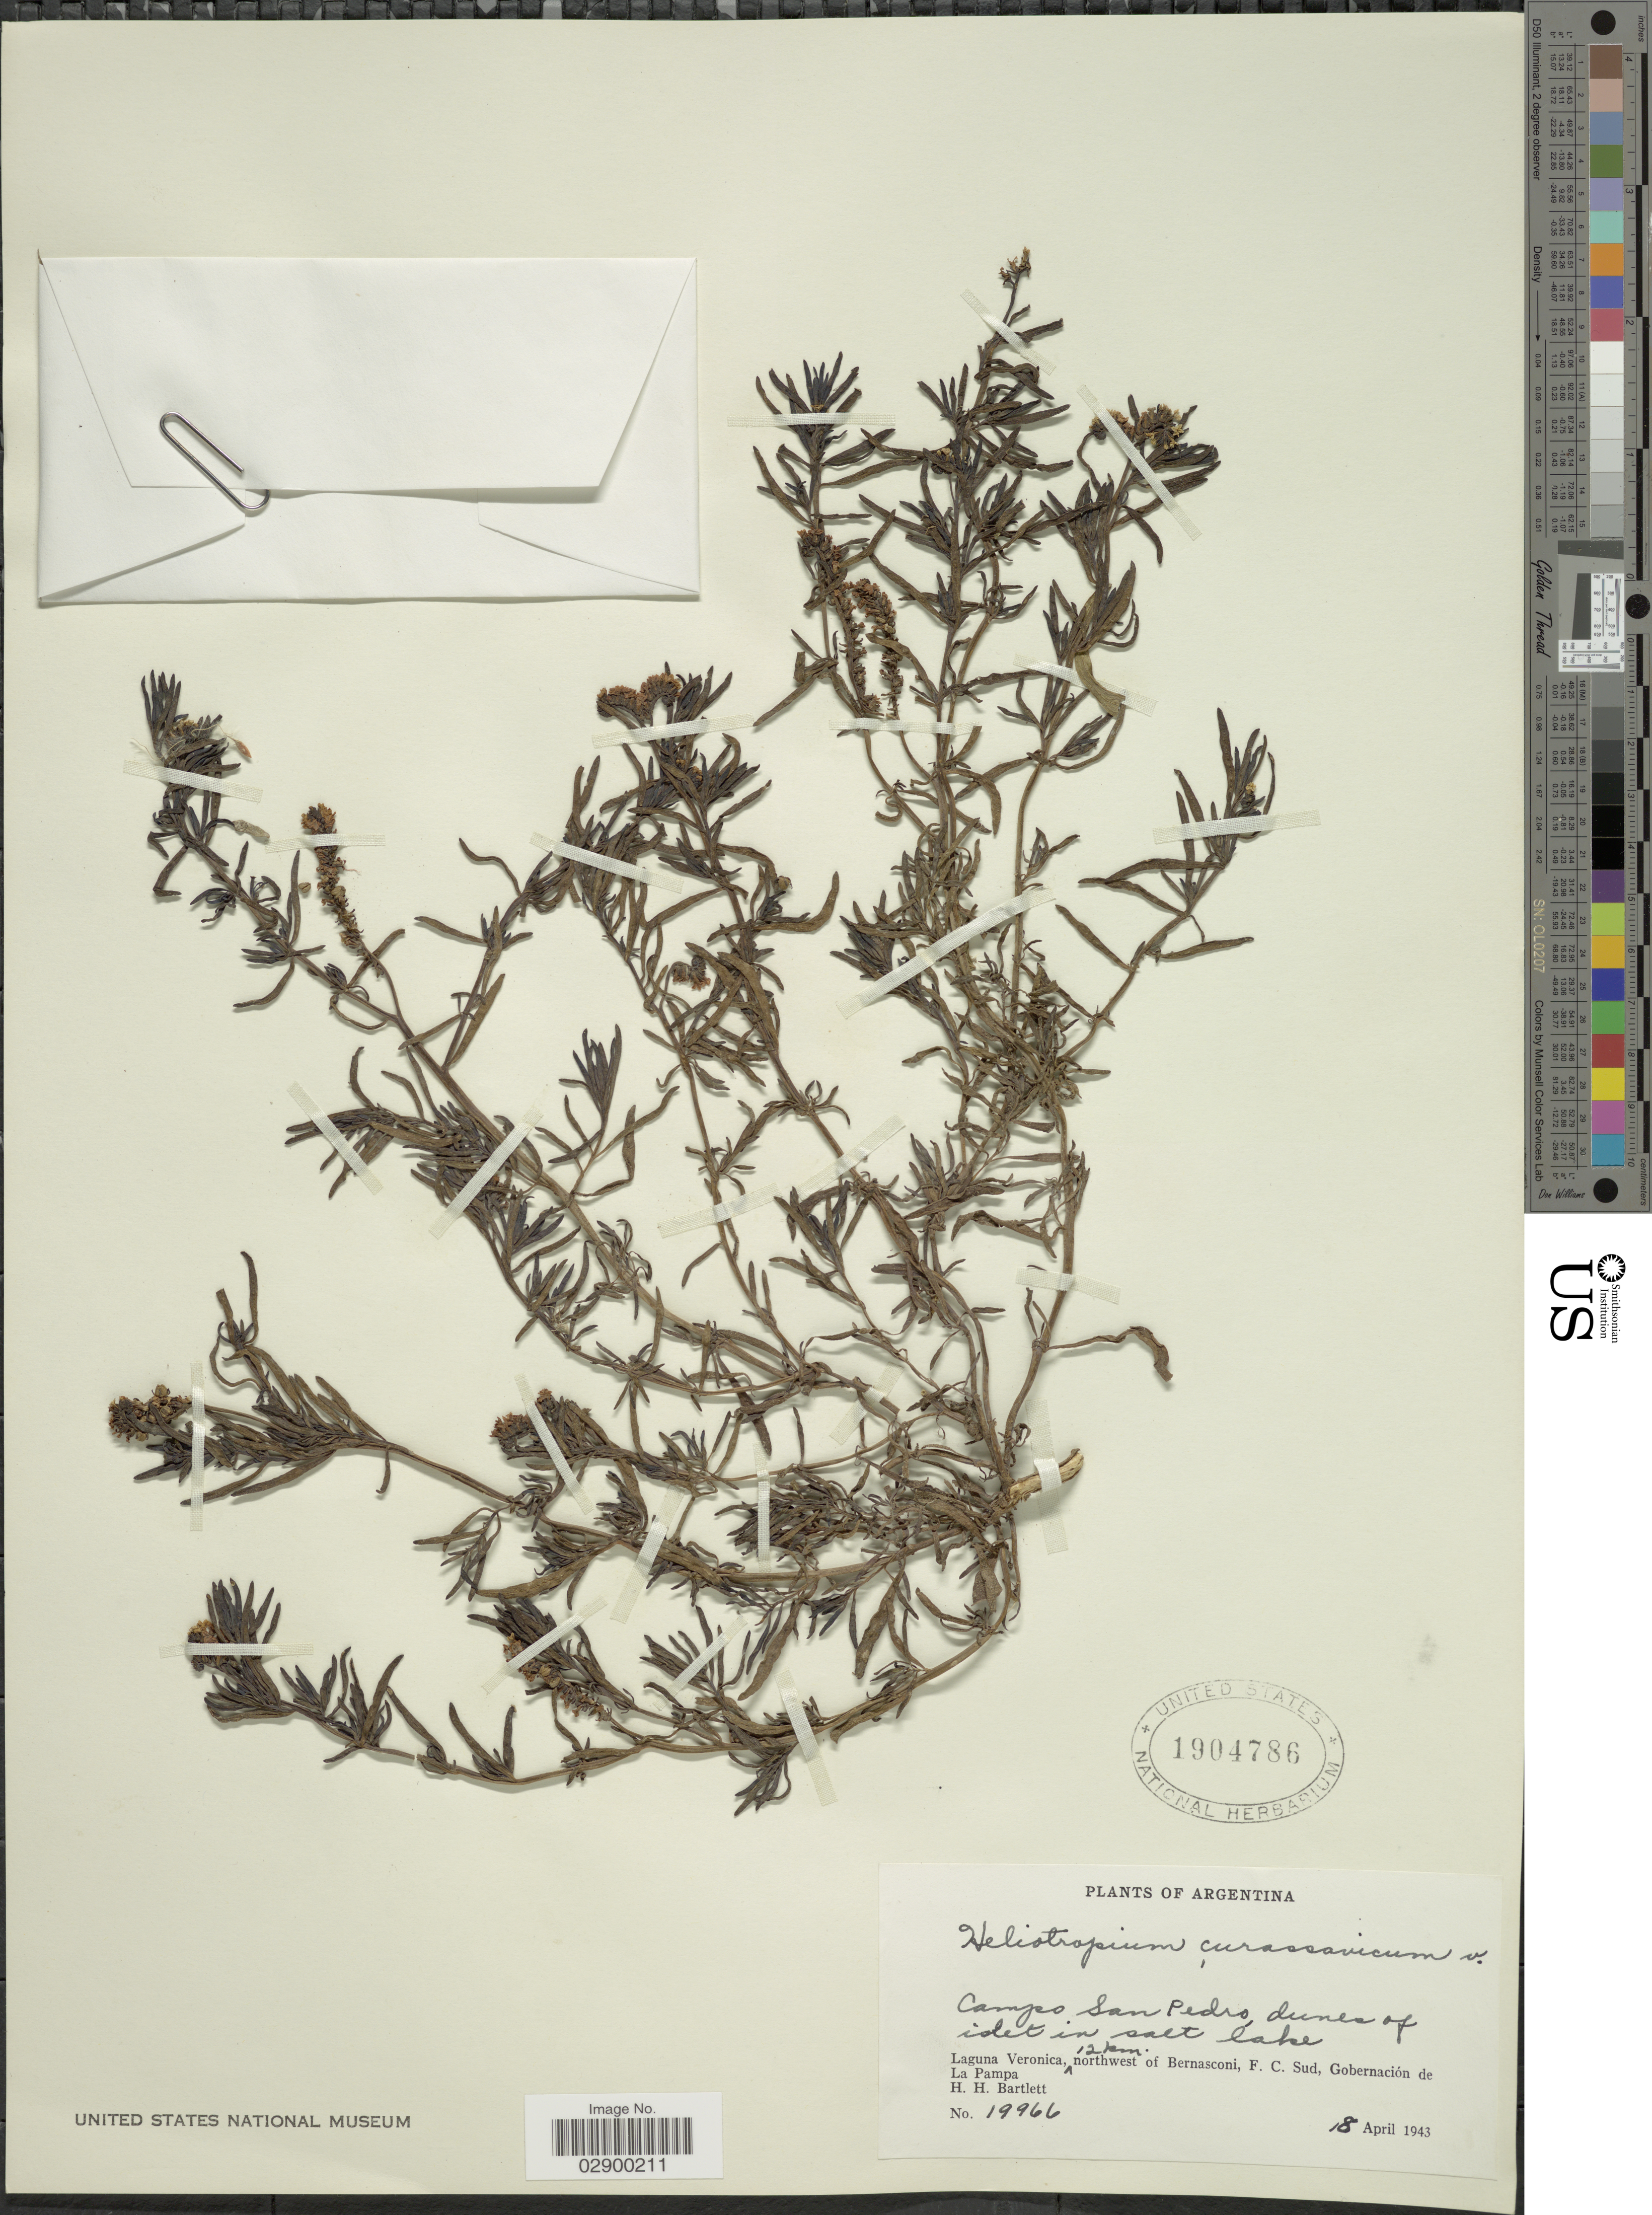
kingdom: Plantae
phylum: Tracheophyta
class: Magnoliopsida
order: Boraginales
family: Heliotropiaceae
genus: Heliotropium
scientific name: Heliotropium curassavicum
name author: L.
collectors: H. H. Bartlett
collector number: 19966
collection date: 1943-04-18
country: Argentina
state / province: La Pampa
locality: Laguna Veronica 12 km northwest of Bernasconi, F.C. Sud, Gobernación de La Pampa.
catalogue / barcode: US 1904786